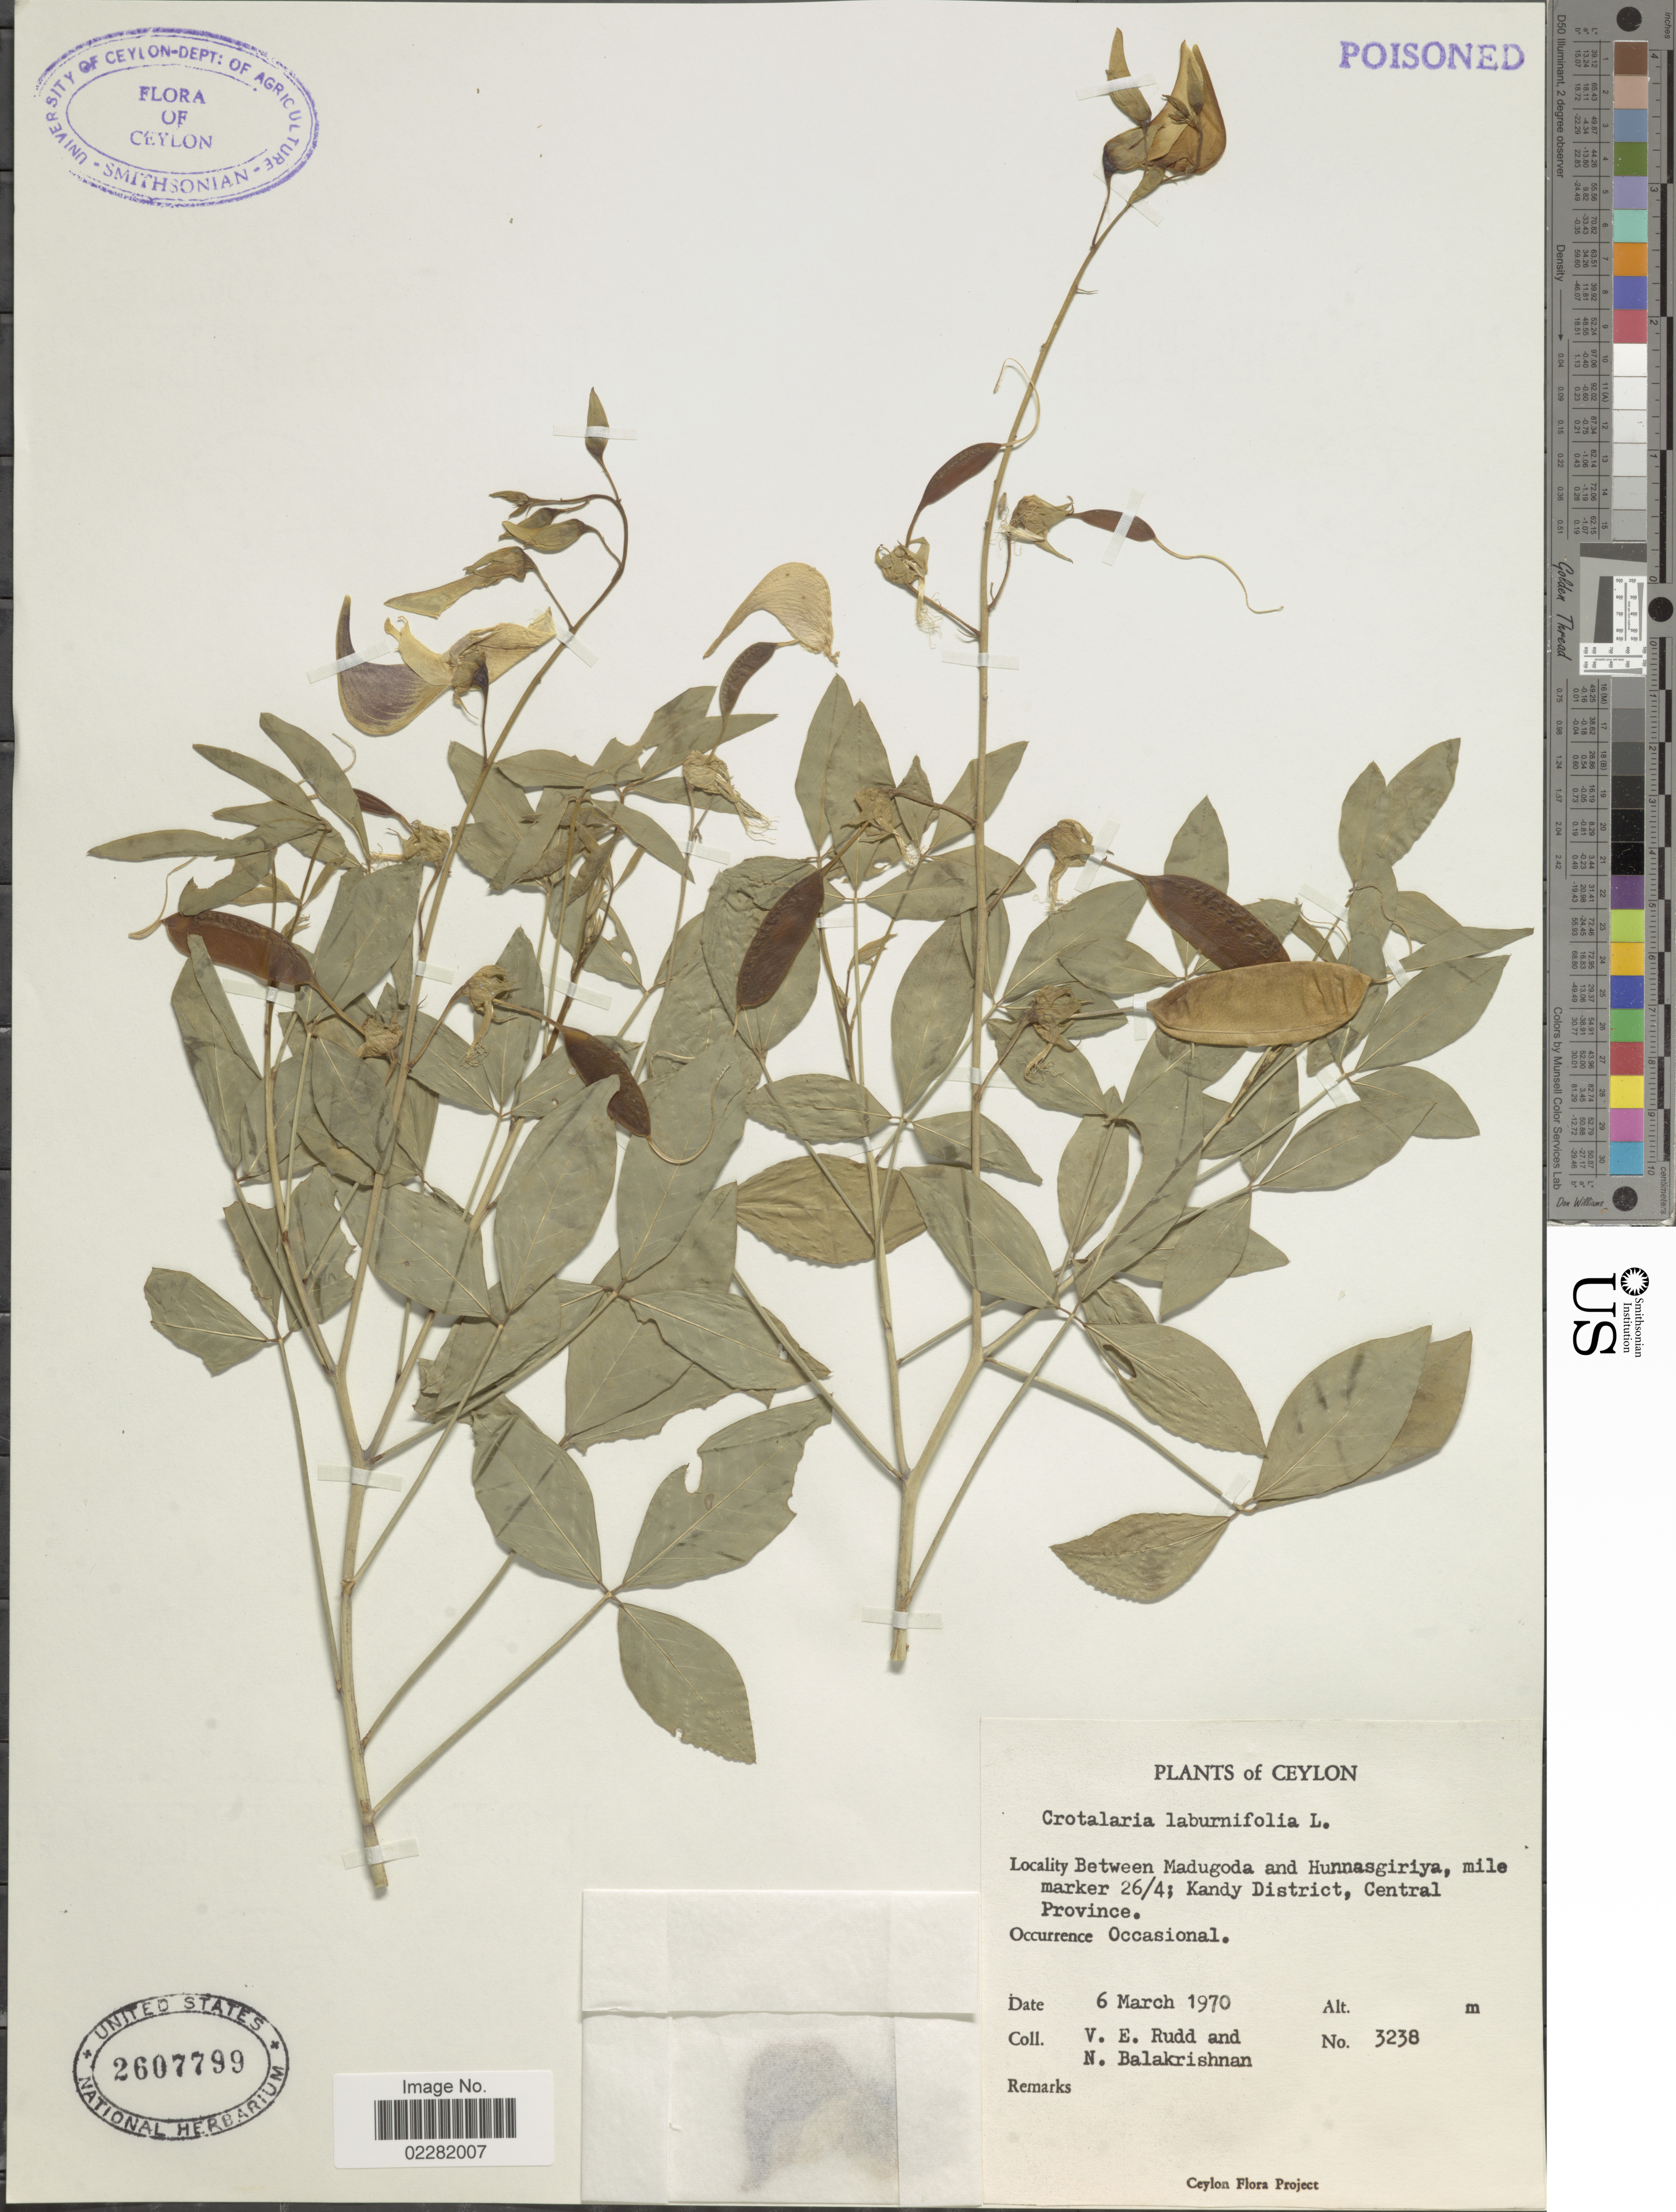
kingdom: Plantae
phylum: Tracheophyta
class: Magnoliopsida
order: Fabales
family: Fabaceae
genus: Crotalaria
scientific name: Crotalaria laburnifolia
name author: L.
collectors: V. E. Rudd & N. Balakrishnan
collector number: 3238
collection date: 1970-03-06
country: Sri Lanka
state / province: Central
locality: Ceylon, between Madugoda and Hunnasgiriya , mile marker 26/4; Kandy District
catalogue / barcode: US 2607799